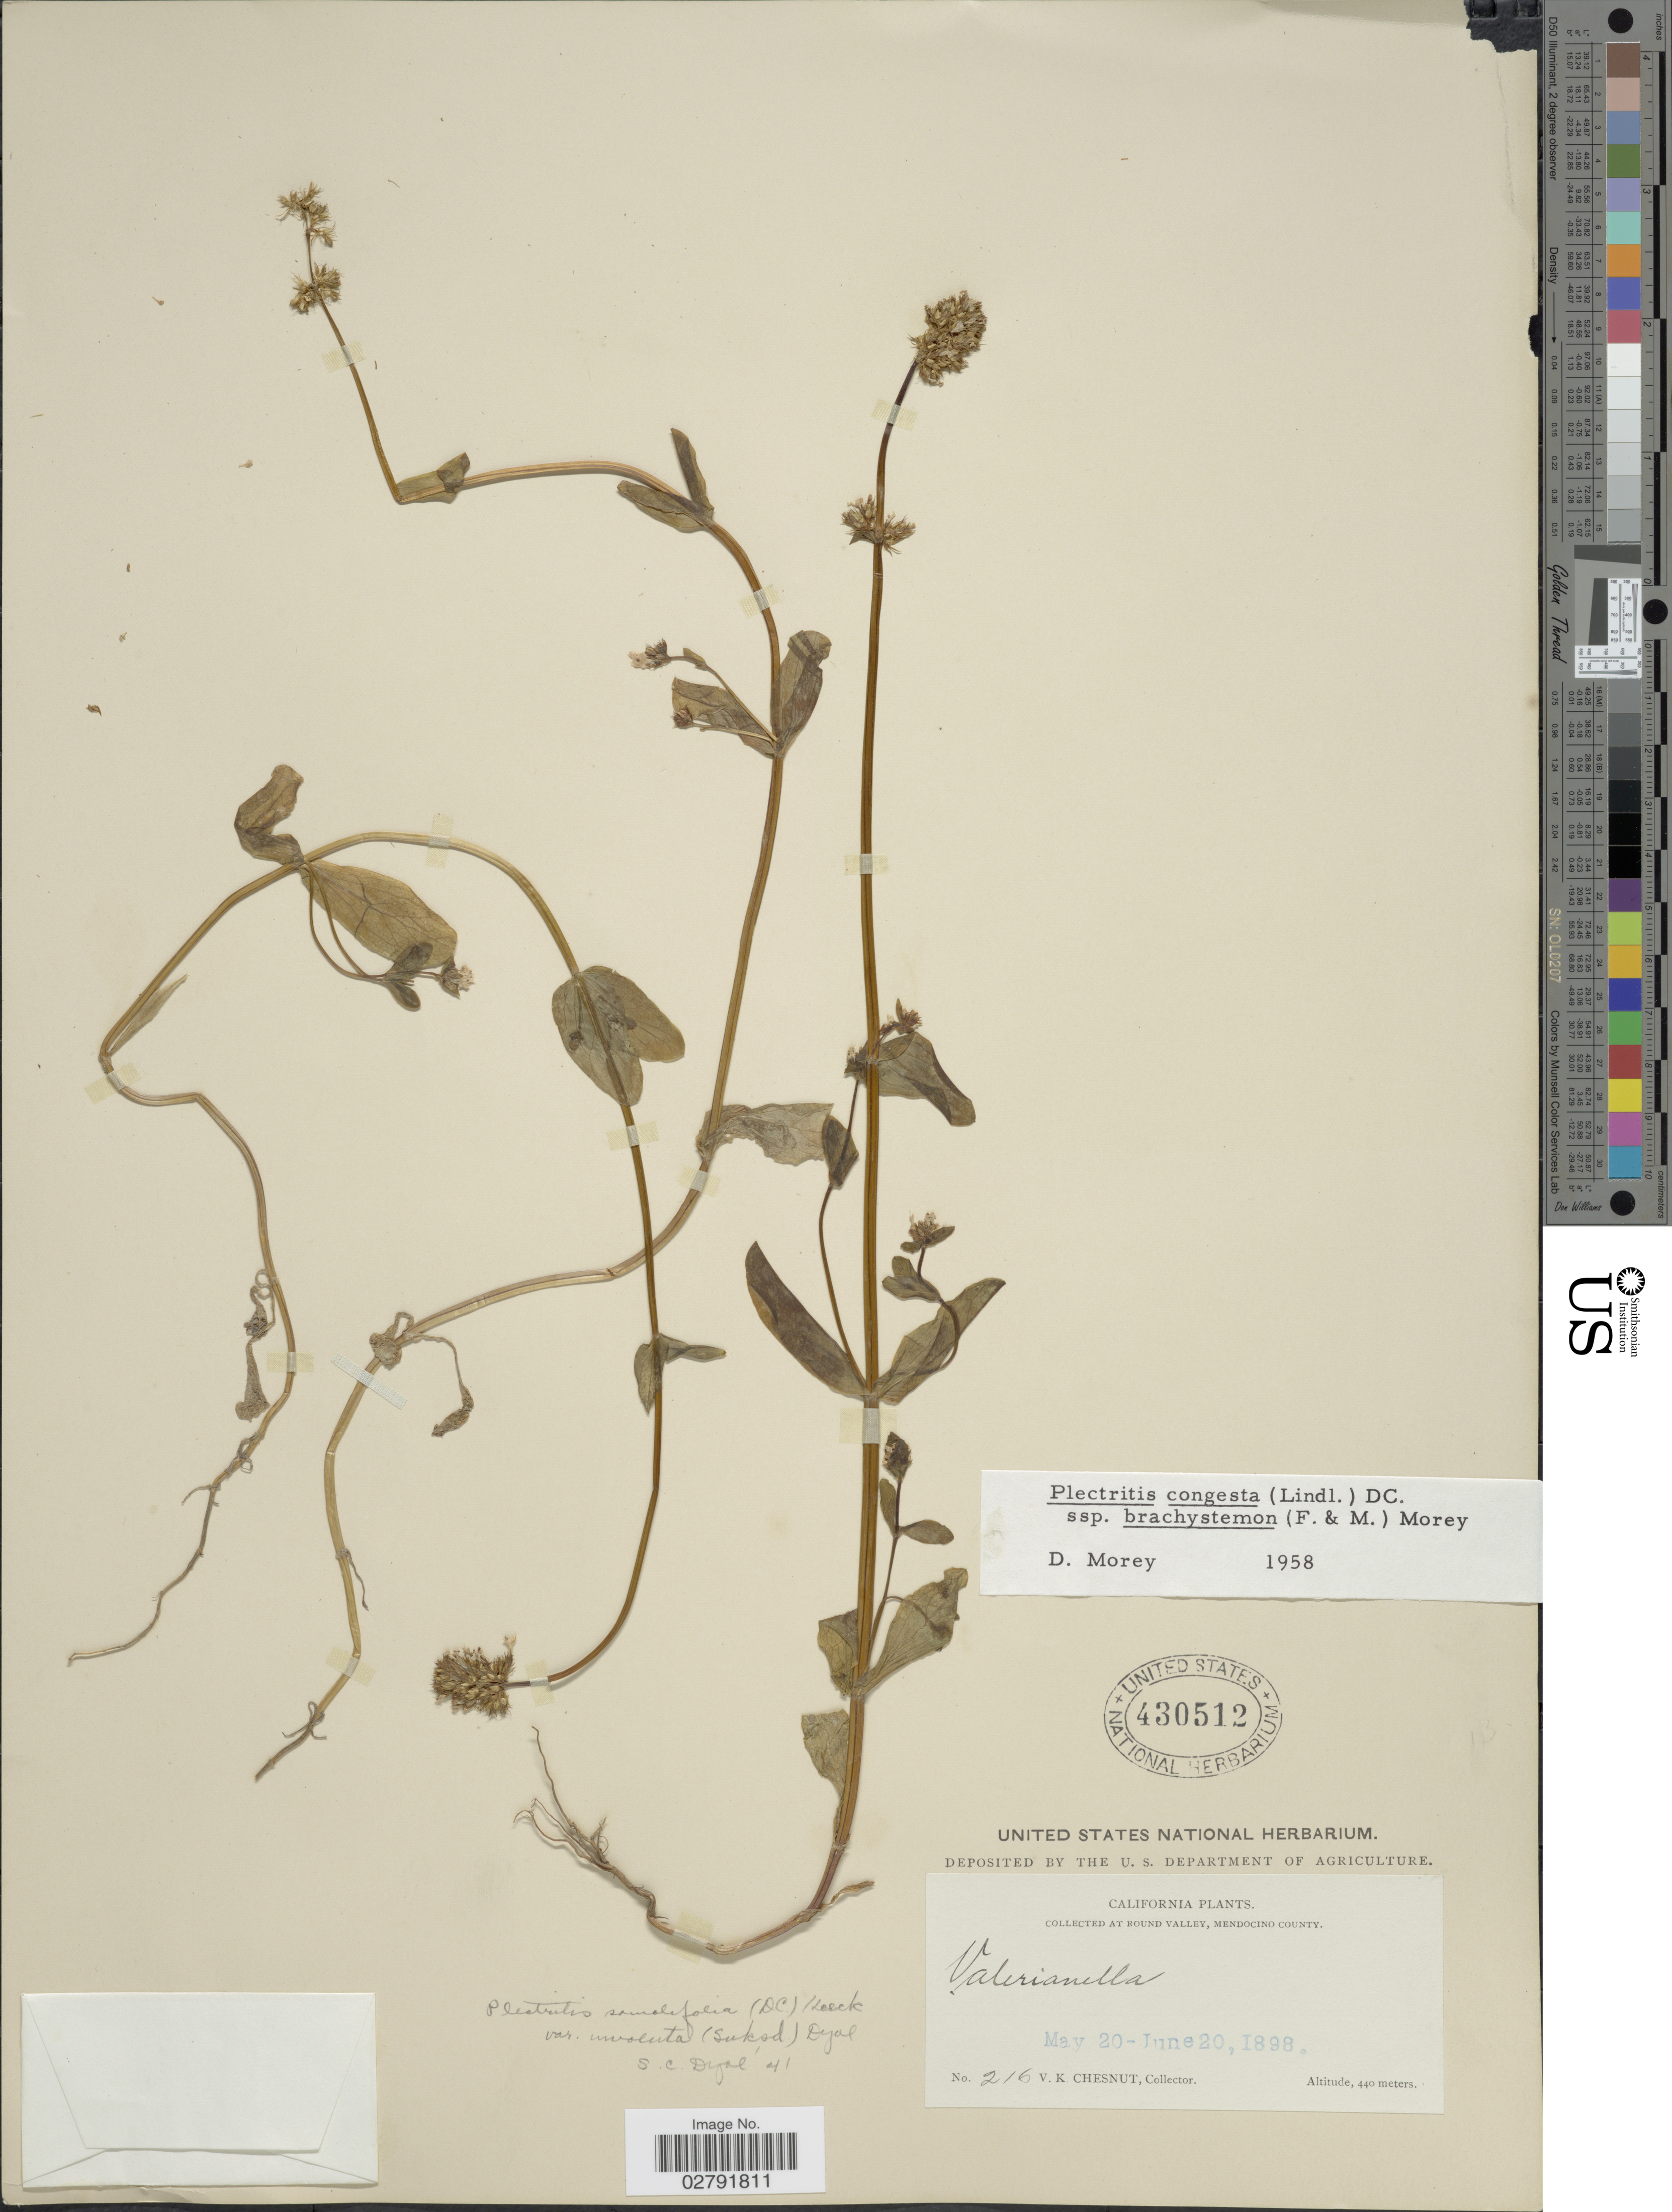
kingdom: Plantae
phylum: Tracheophyta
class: Magnoliopsida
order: Dipsacales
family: Caprifoliaceae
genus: Plectritis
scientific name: Plectritis congesta subsp. brachystemon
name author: (Fisch. & C.A. Mey.) Morey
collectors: V. Chesnut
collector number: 216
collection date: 1898-05-20/1898-06-20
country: United States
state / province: California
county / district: Mendocino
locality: Round Valley, Mendocino County.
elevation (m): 440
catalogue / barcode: US 430512